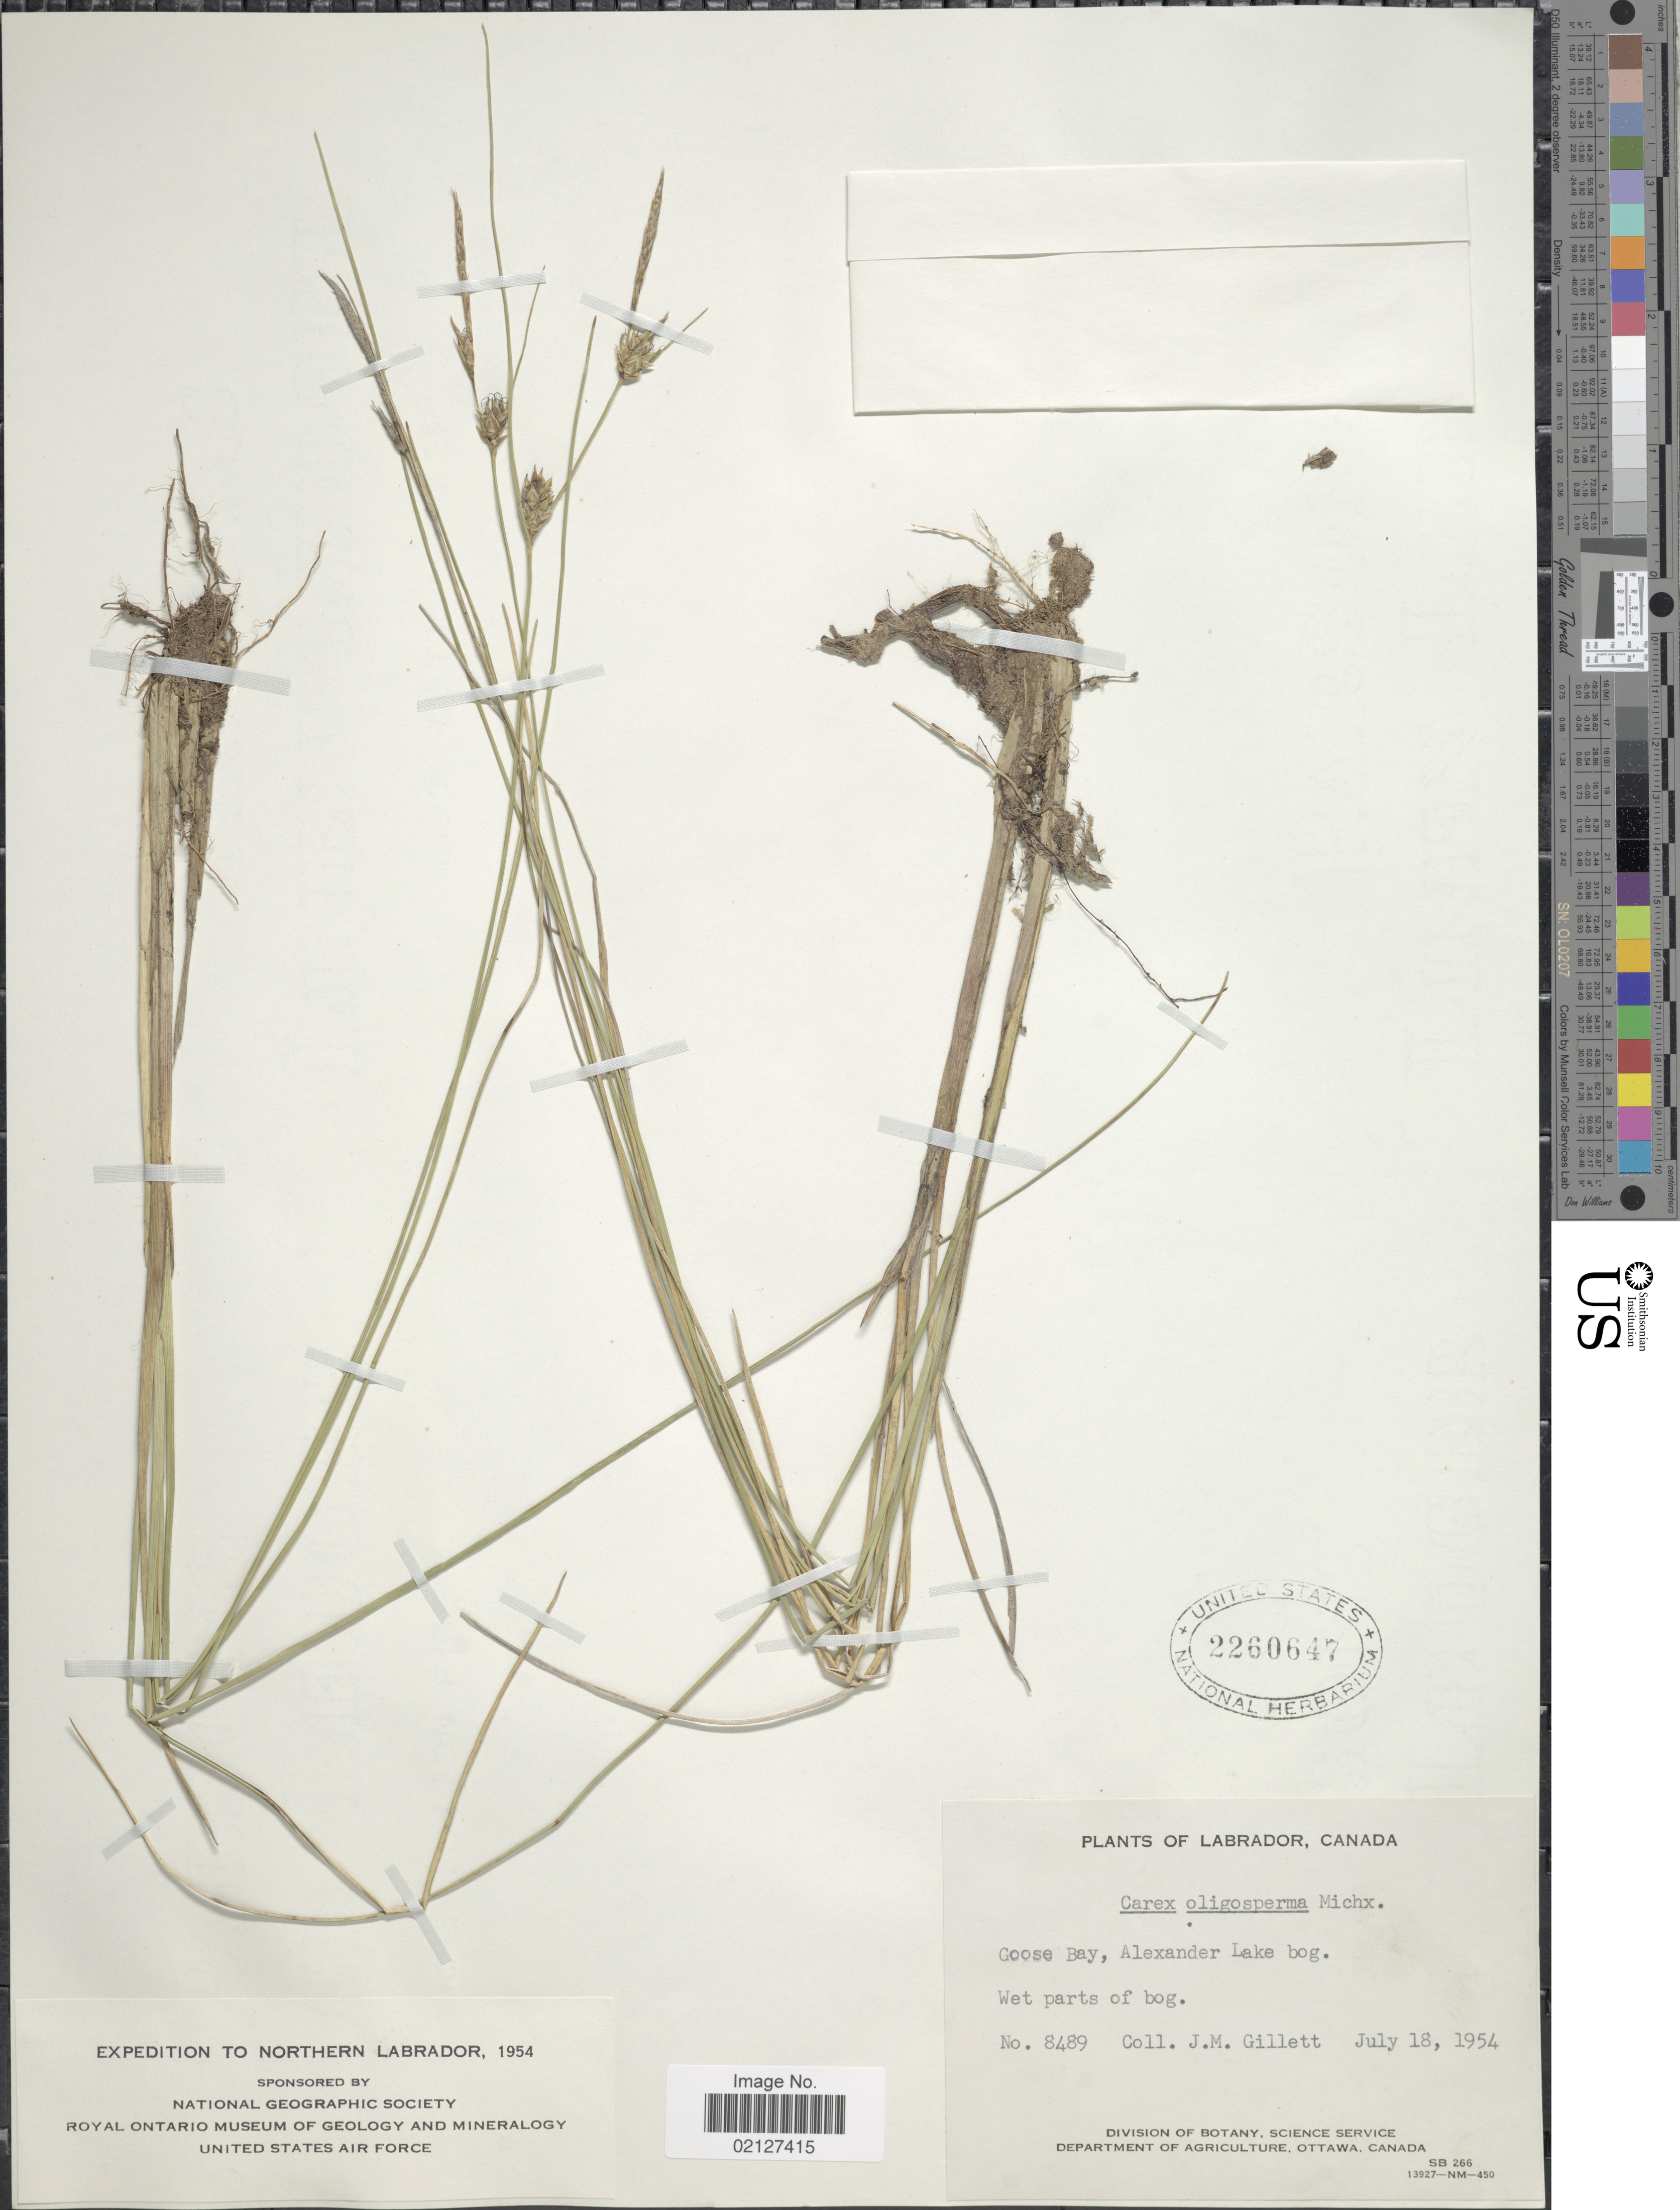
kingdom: Plantae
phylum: Tracheophyta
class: Liliopsida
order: Poales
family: Cyperaceae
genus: Carex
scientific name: Carex oligosperma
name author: Michx.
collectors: J. M. Gillett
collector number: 8489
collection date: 1954-07-18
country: Canada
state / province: Newfoundland and Labrador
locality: Labrador, Goose Bay, Alexander Lake bog, wet parts of bog, Northern Labrador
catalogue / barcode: US 2260647